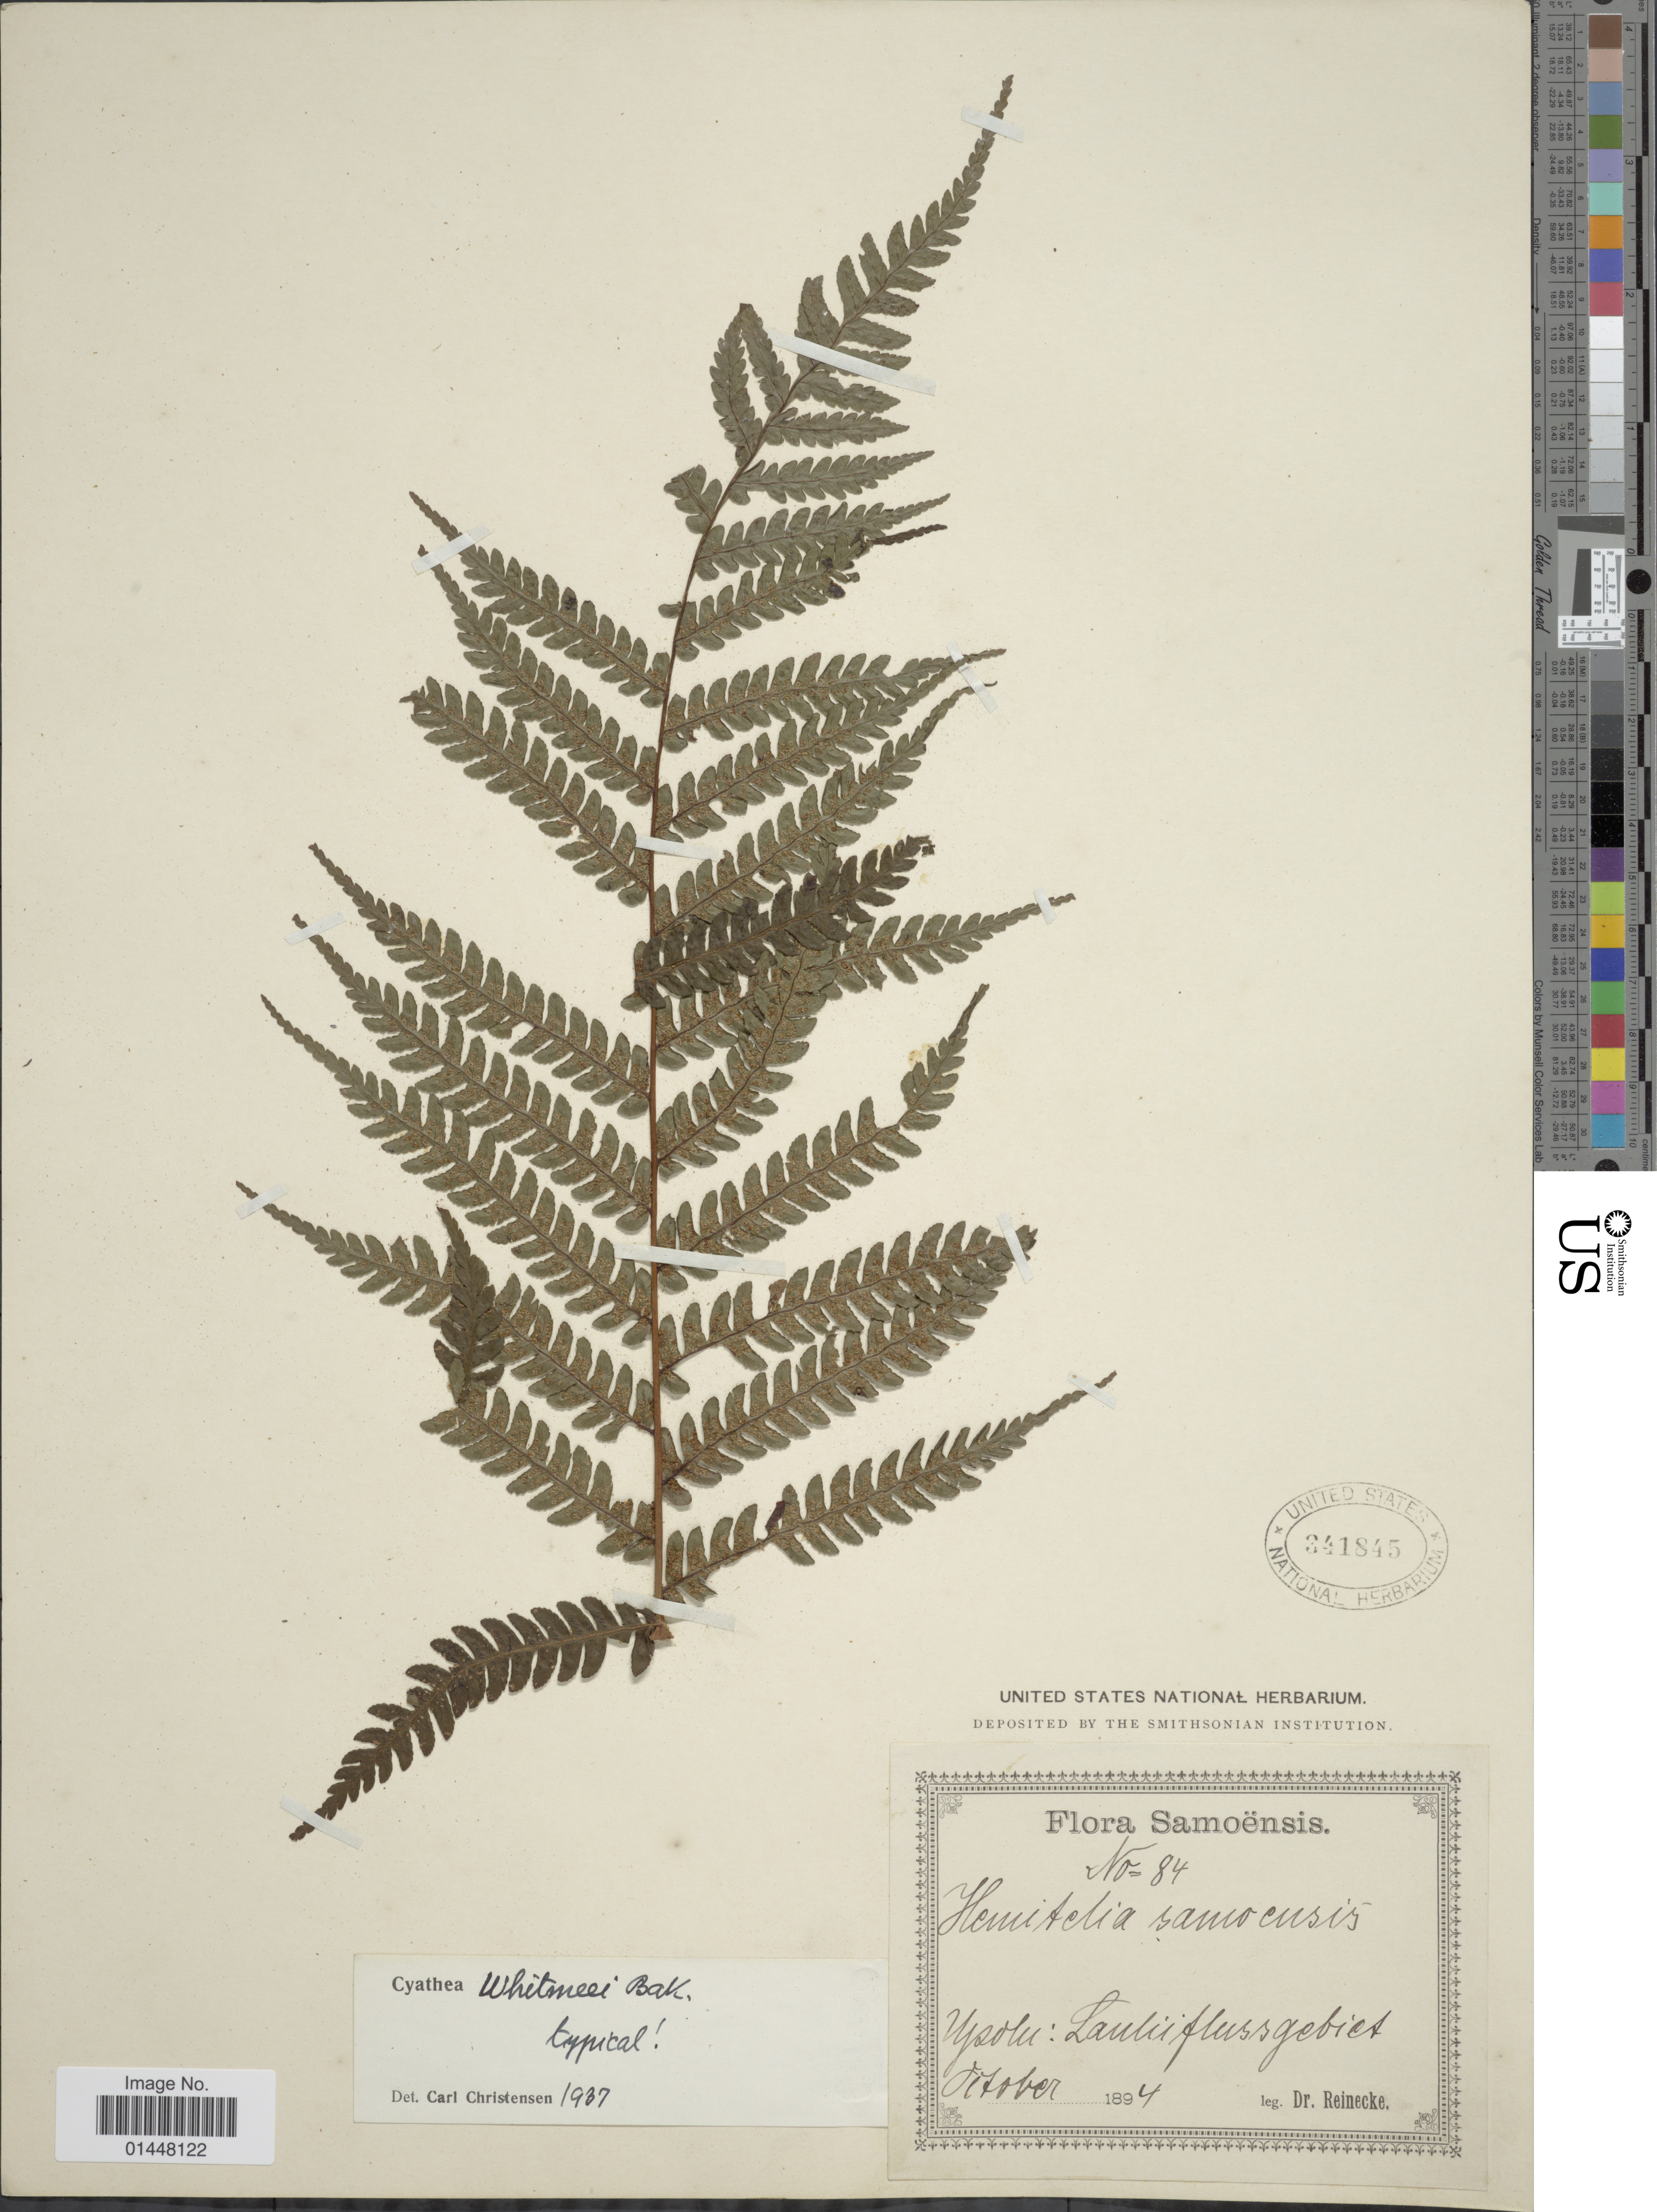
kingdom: Plantae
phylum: Tracheophyta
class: Polypodiopsida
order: Cyatheales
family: Cyatheaceae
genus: Sphaeropteris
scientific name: Sphaeropteris samoensis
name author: (Baker)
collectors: -- Reinecke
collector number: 84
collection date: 1894-10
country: Samoa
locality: Samoensis. Upolu: Lalulifluss gebiet [interpreted]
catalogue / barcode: US 341845